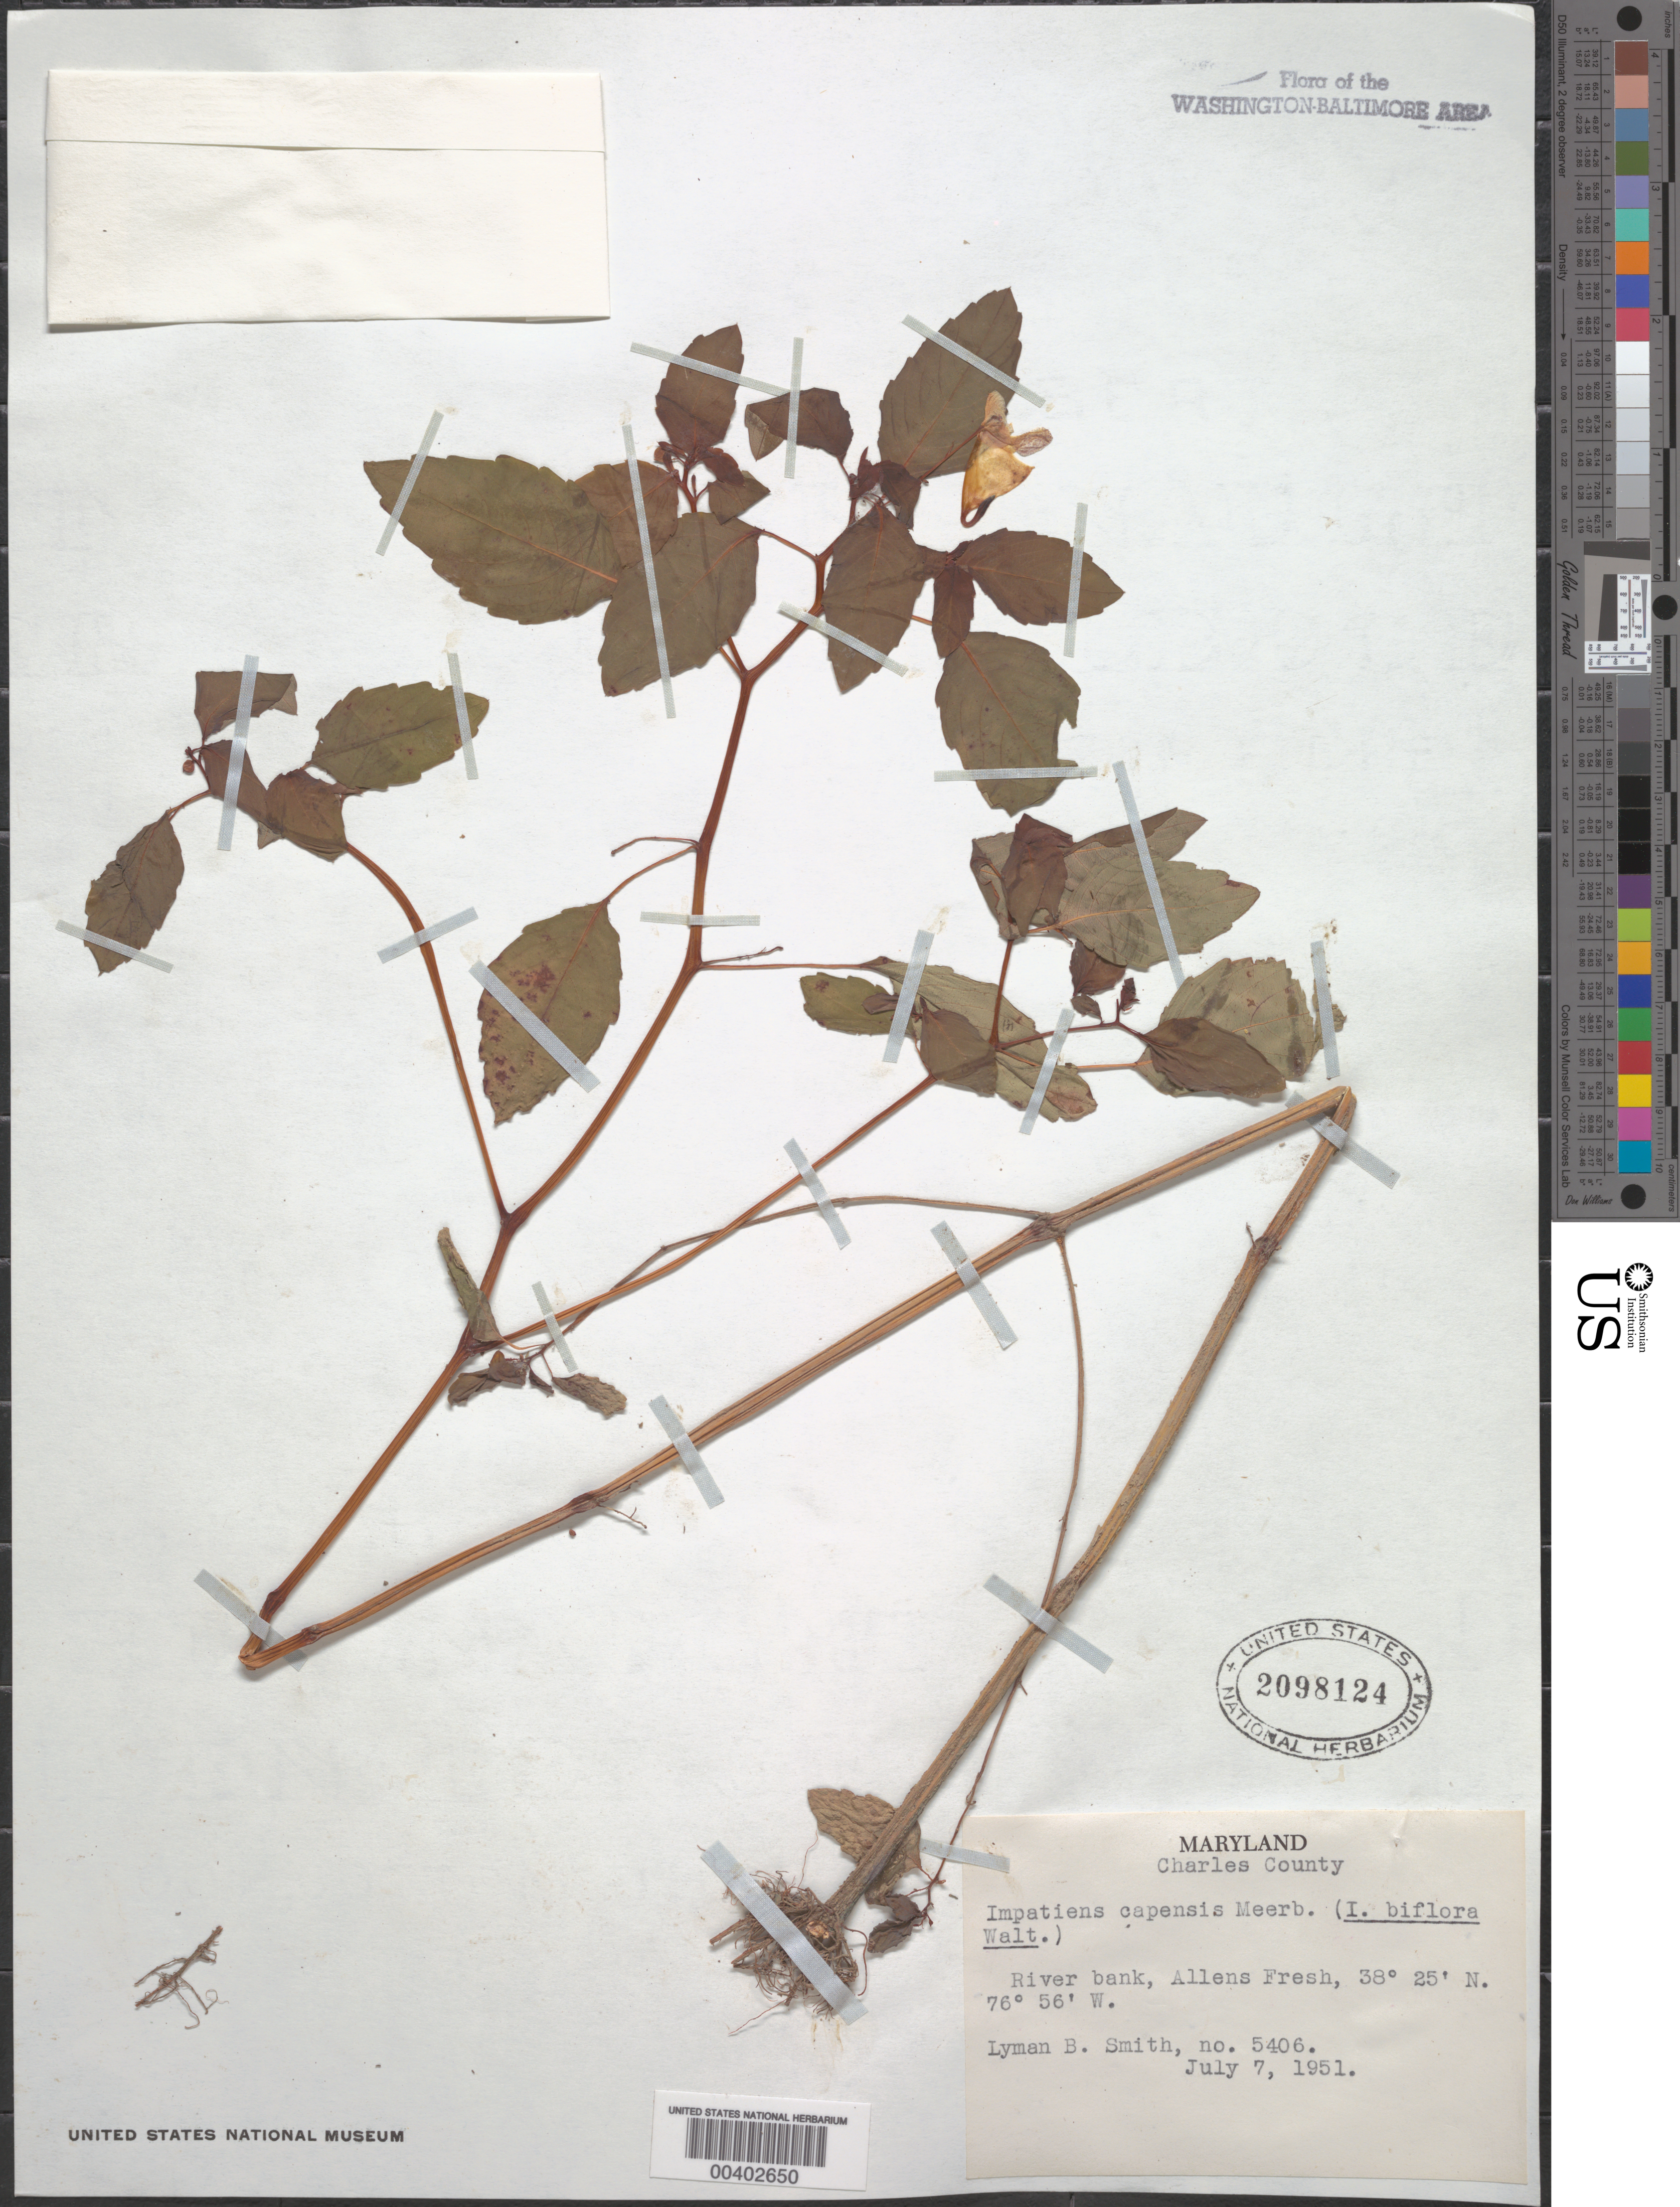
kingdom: Plantae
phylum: Tracheophyta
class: Magnoliopsida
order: Ericales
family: Balsaminaceae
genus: Impatiens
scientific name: Impatiens capensis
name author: Meerb.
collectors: L. Smith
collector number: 5406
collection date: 1951-07-07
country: United States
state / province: Maryland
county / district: Charles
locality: Charles County, River bank, Allens Fresh.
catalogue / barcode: US 209124